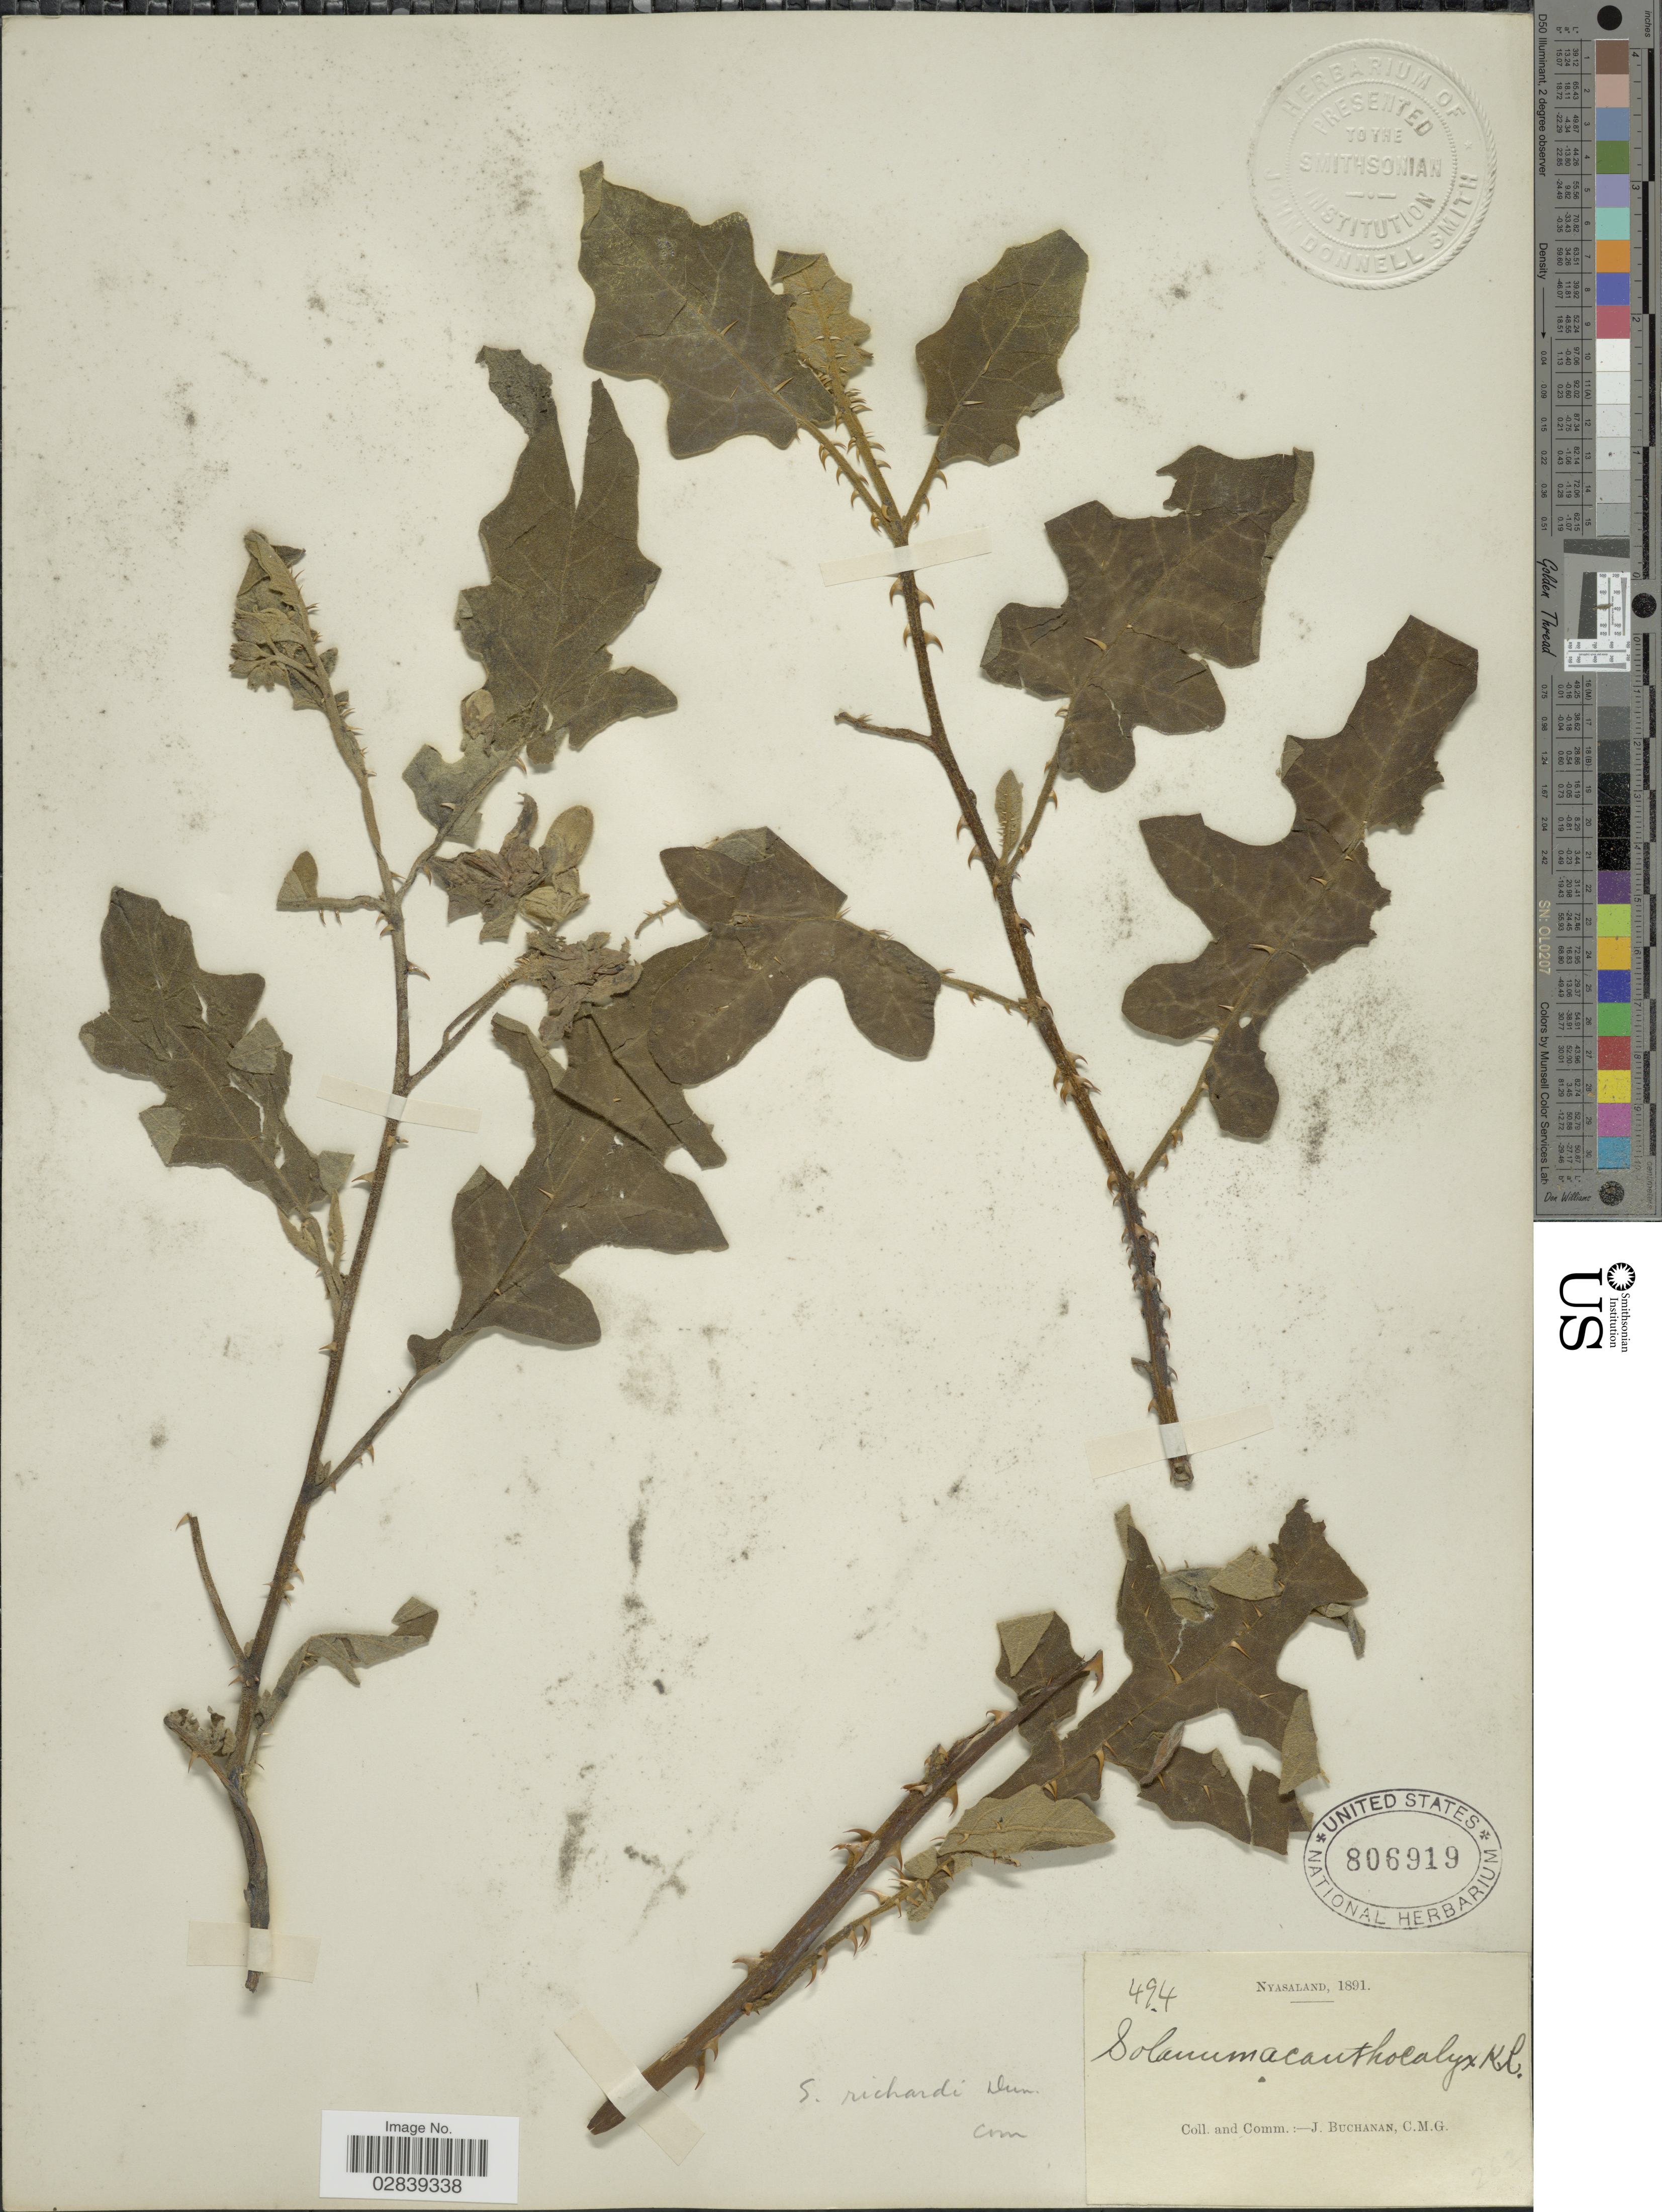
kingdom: Plantae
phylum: Tracheophyta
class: Magnoliopsida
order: Solanales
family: Solanaceae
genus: Solanum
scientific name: Solanum richardii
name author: Dunal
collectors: J. Buchanan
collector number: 494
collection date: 1891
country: Malawi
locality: Nyasaland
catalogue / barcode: US 806919